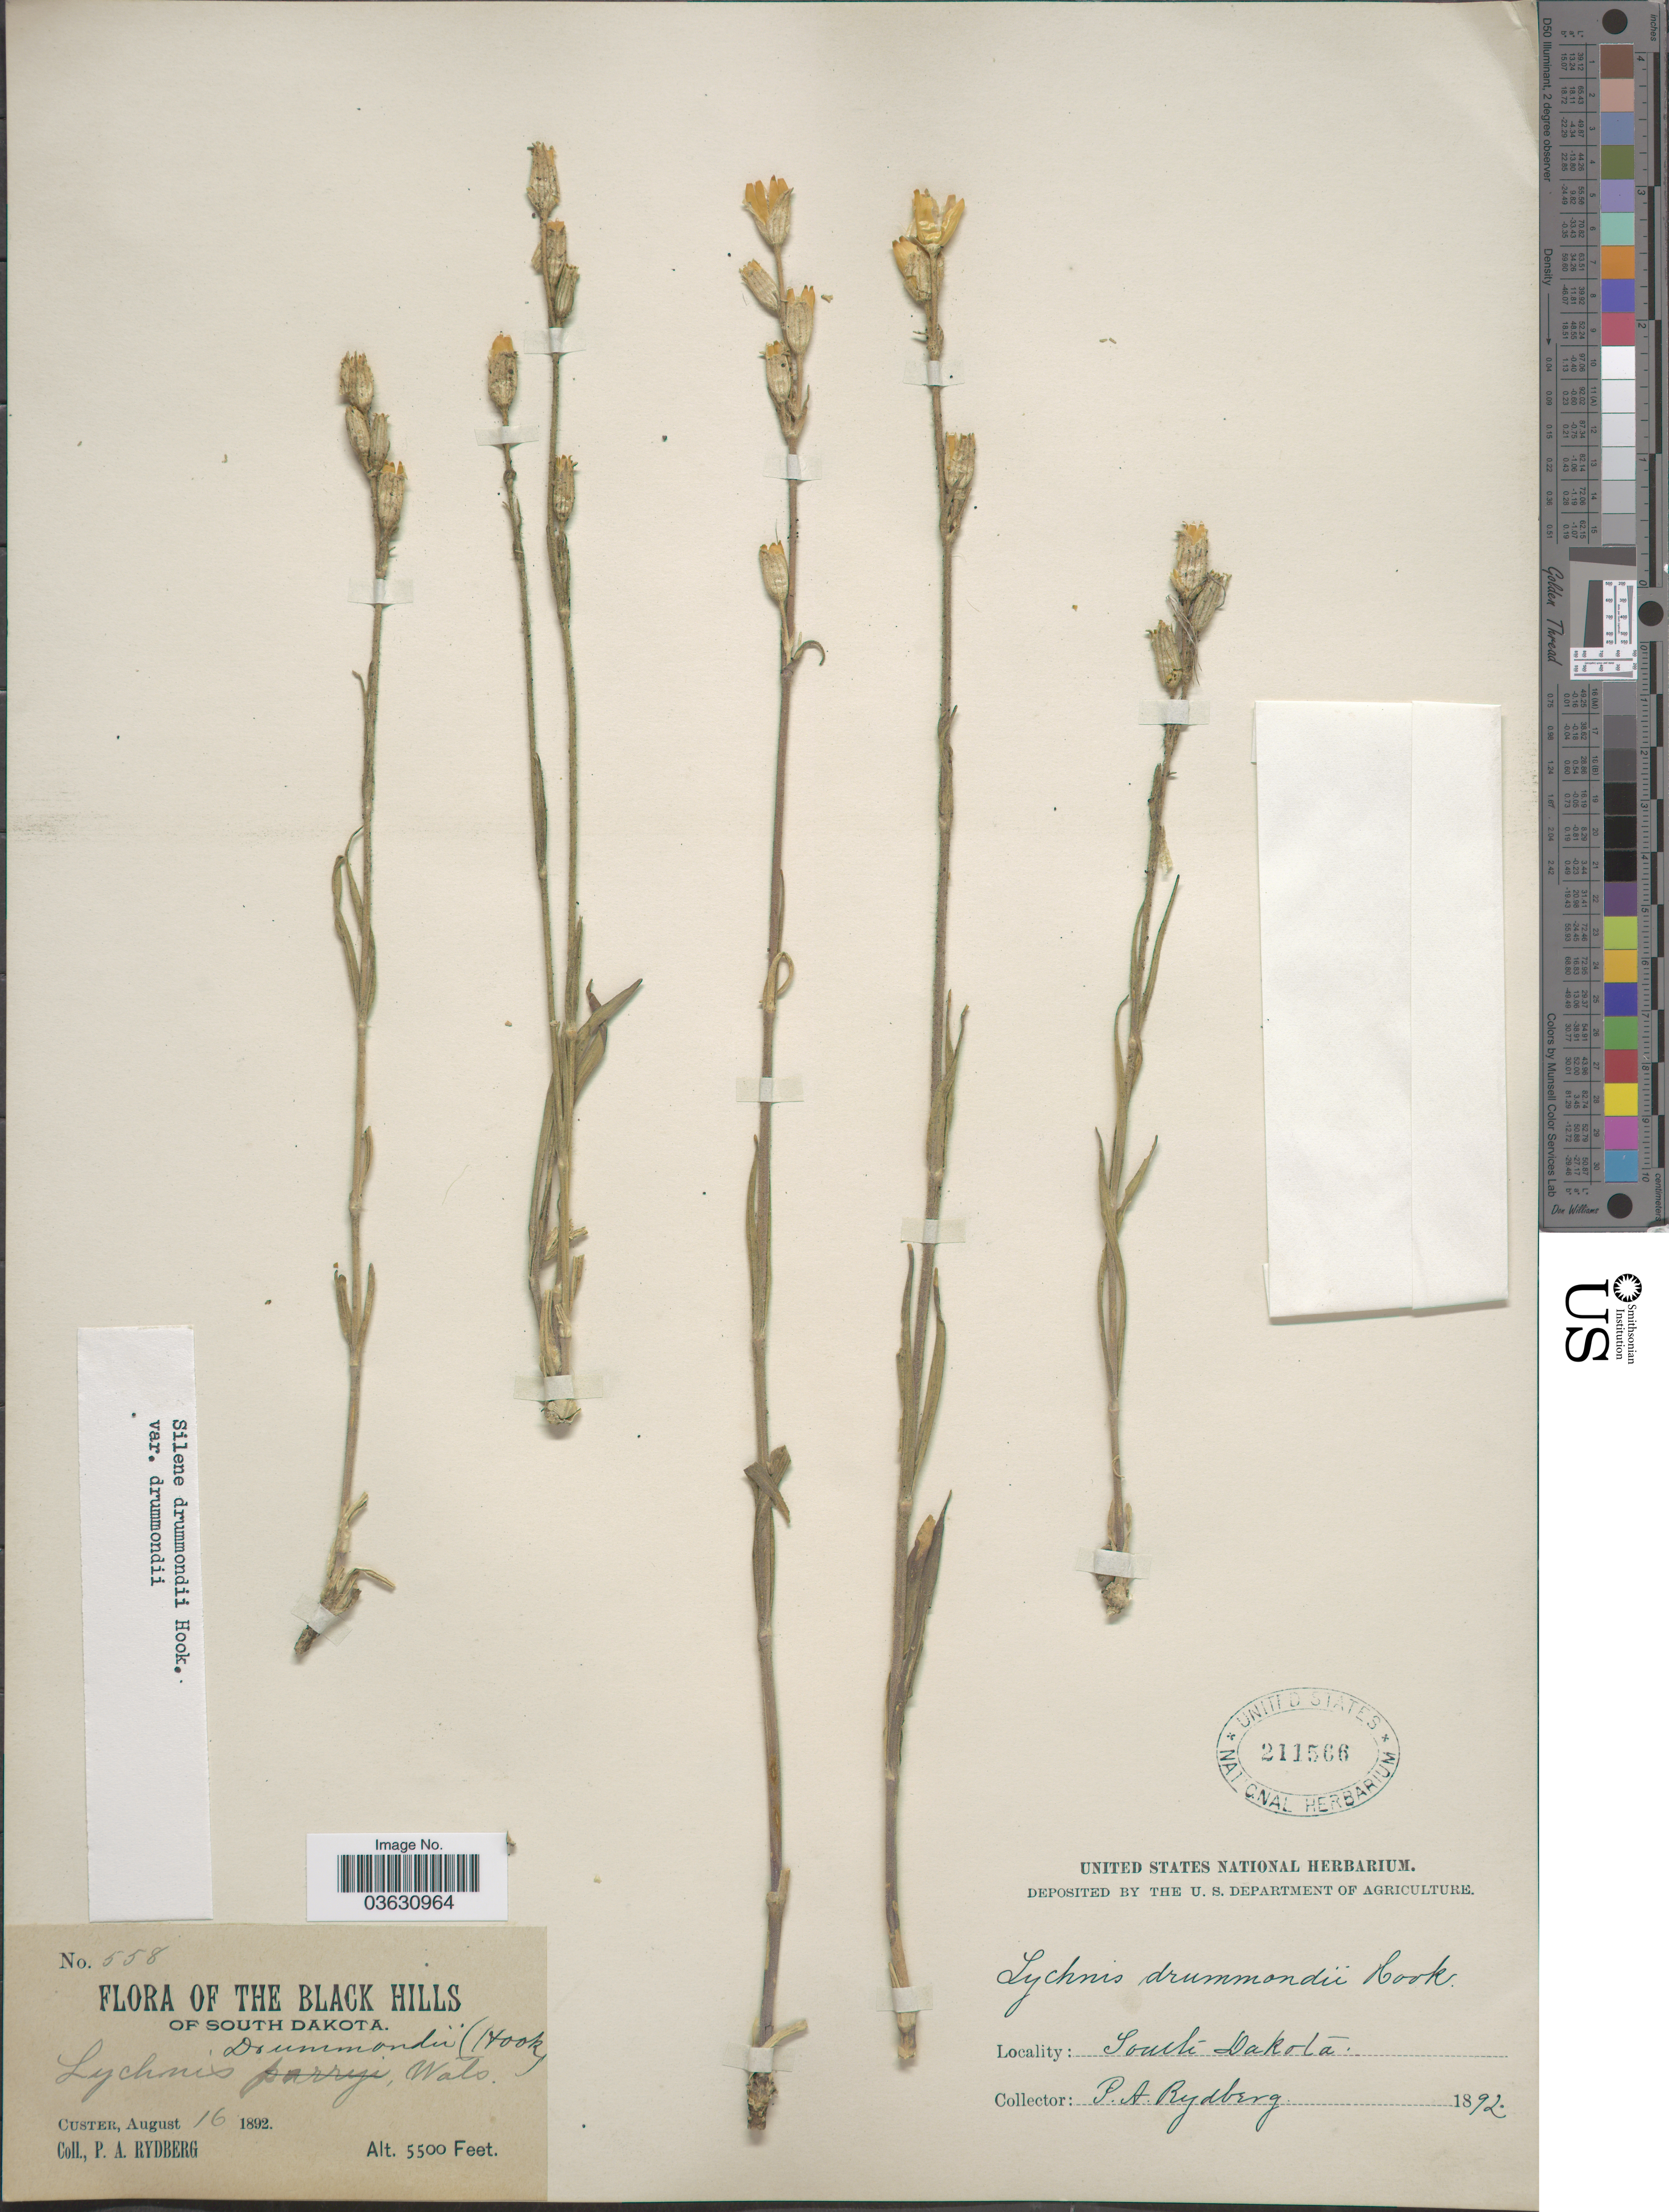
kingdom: Plantae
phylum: Tracheophyta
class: Magnoliopsida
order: Caryophyllales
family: Caryophyllaceae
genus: Silene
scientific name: Silene drummondii var. drummondii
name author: Hook.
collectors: P. A. Rydberg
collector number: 558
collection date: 1892-08-16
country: United States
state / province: South Dakota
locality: The Black Hills of South Dakota. Custer.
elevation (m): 1676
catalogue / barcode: US 211566